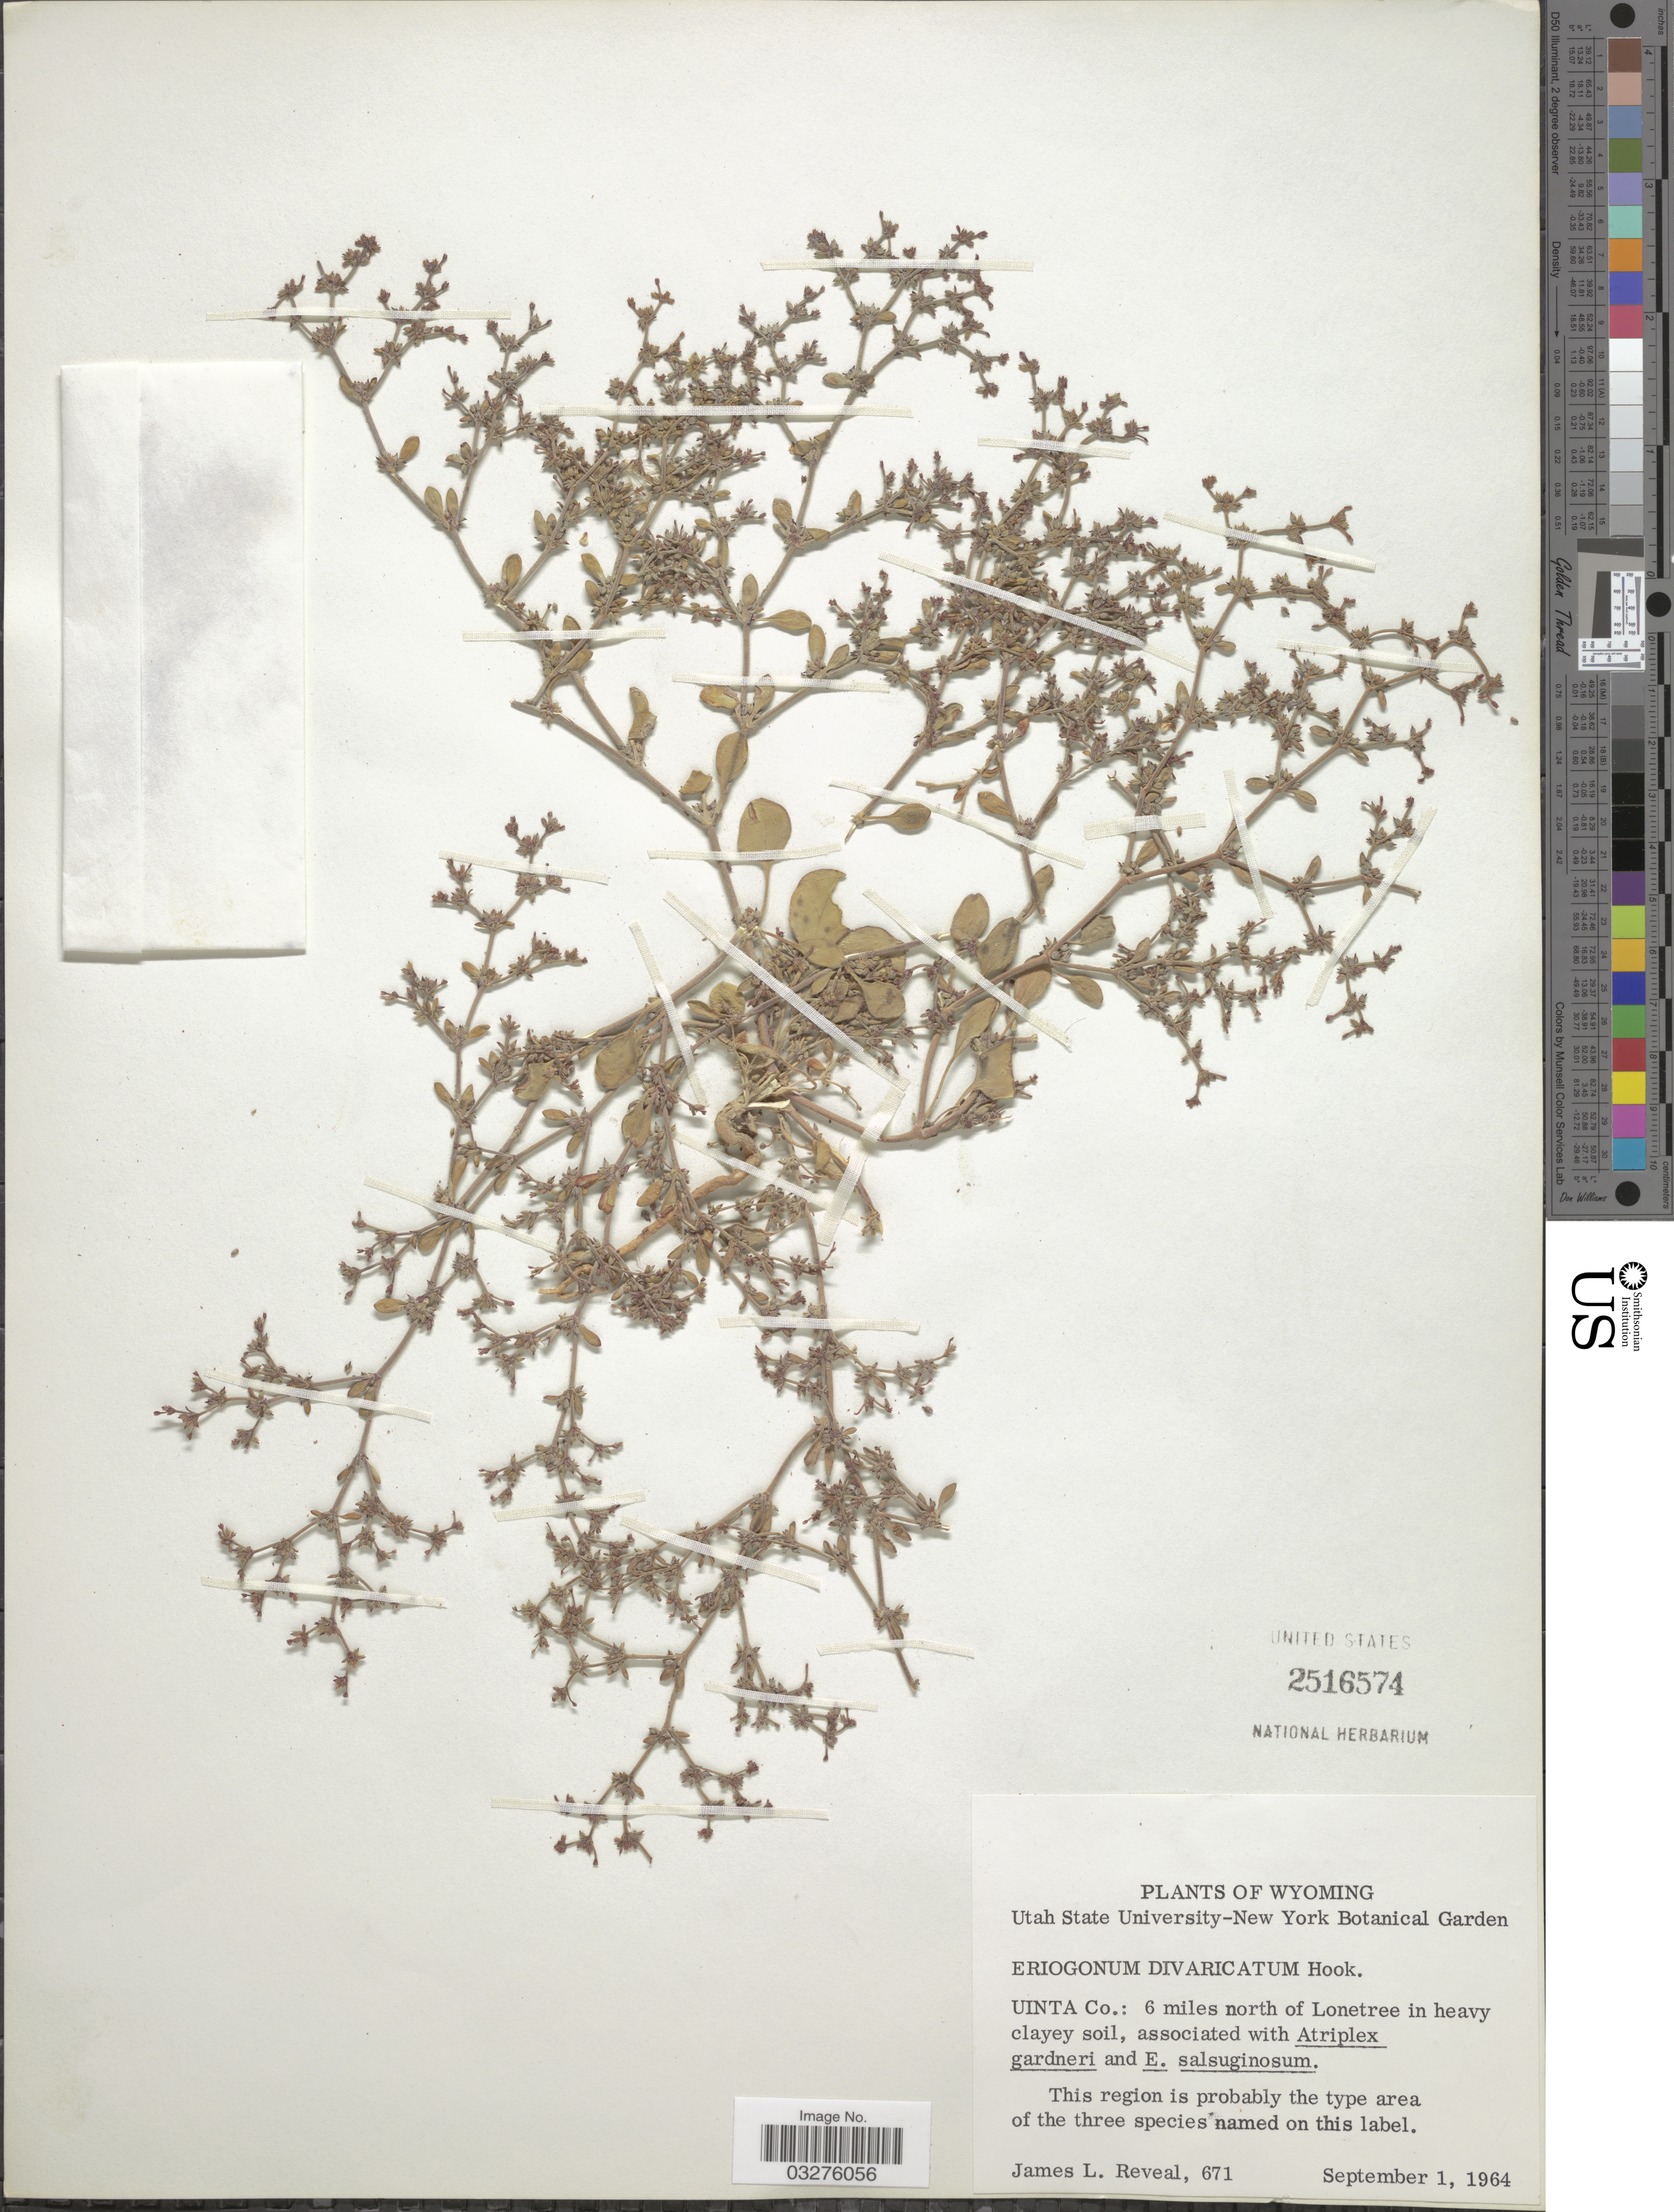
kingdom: Plantae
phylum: Tracheophyta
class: Magnoliopsida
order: Caryophyllales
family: Polygonaceae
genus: Eriogonum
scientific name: Eriogonum divaricatum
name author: Hook.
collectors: J. L. Reveal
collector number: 671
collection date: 1964-09-01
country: United States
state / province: Wyoming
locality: Uinta Co.: 6 miles north of Lonetree.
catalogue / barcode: US 2516574